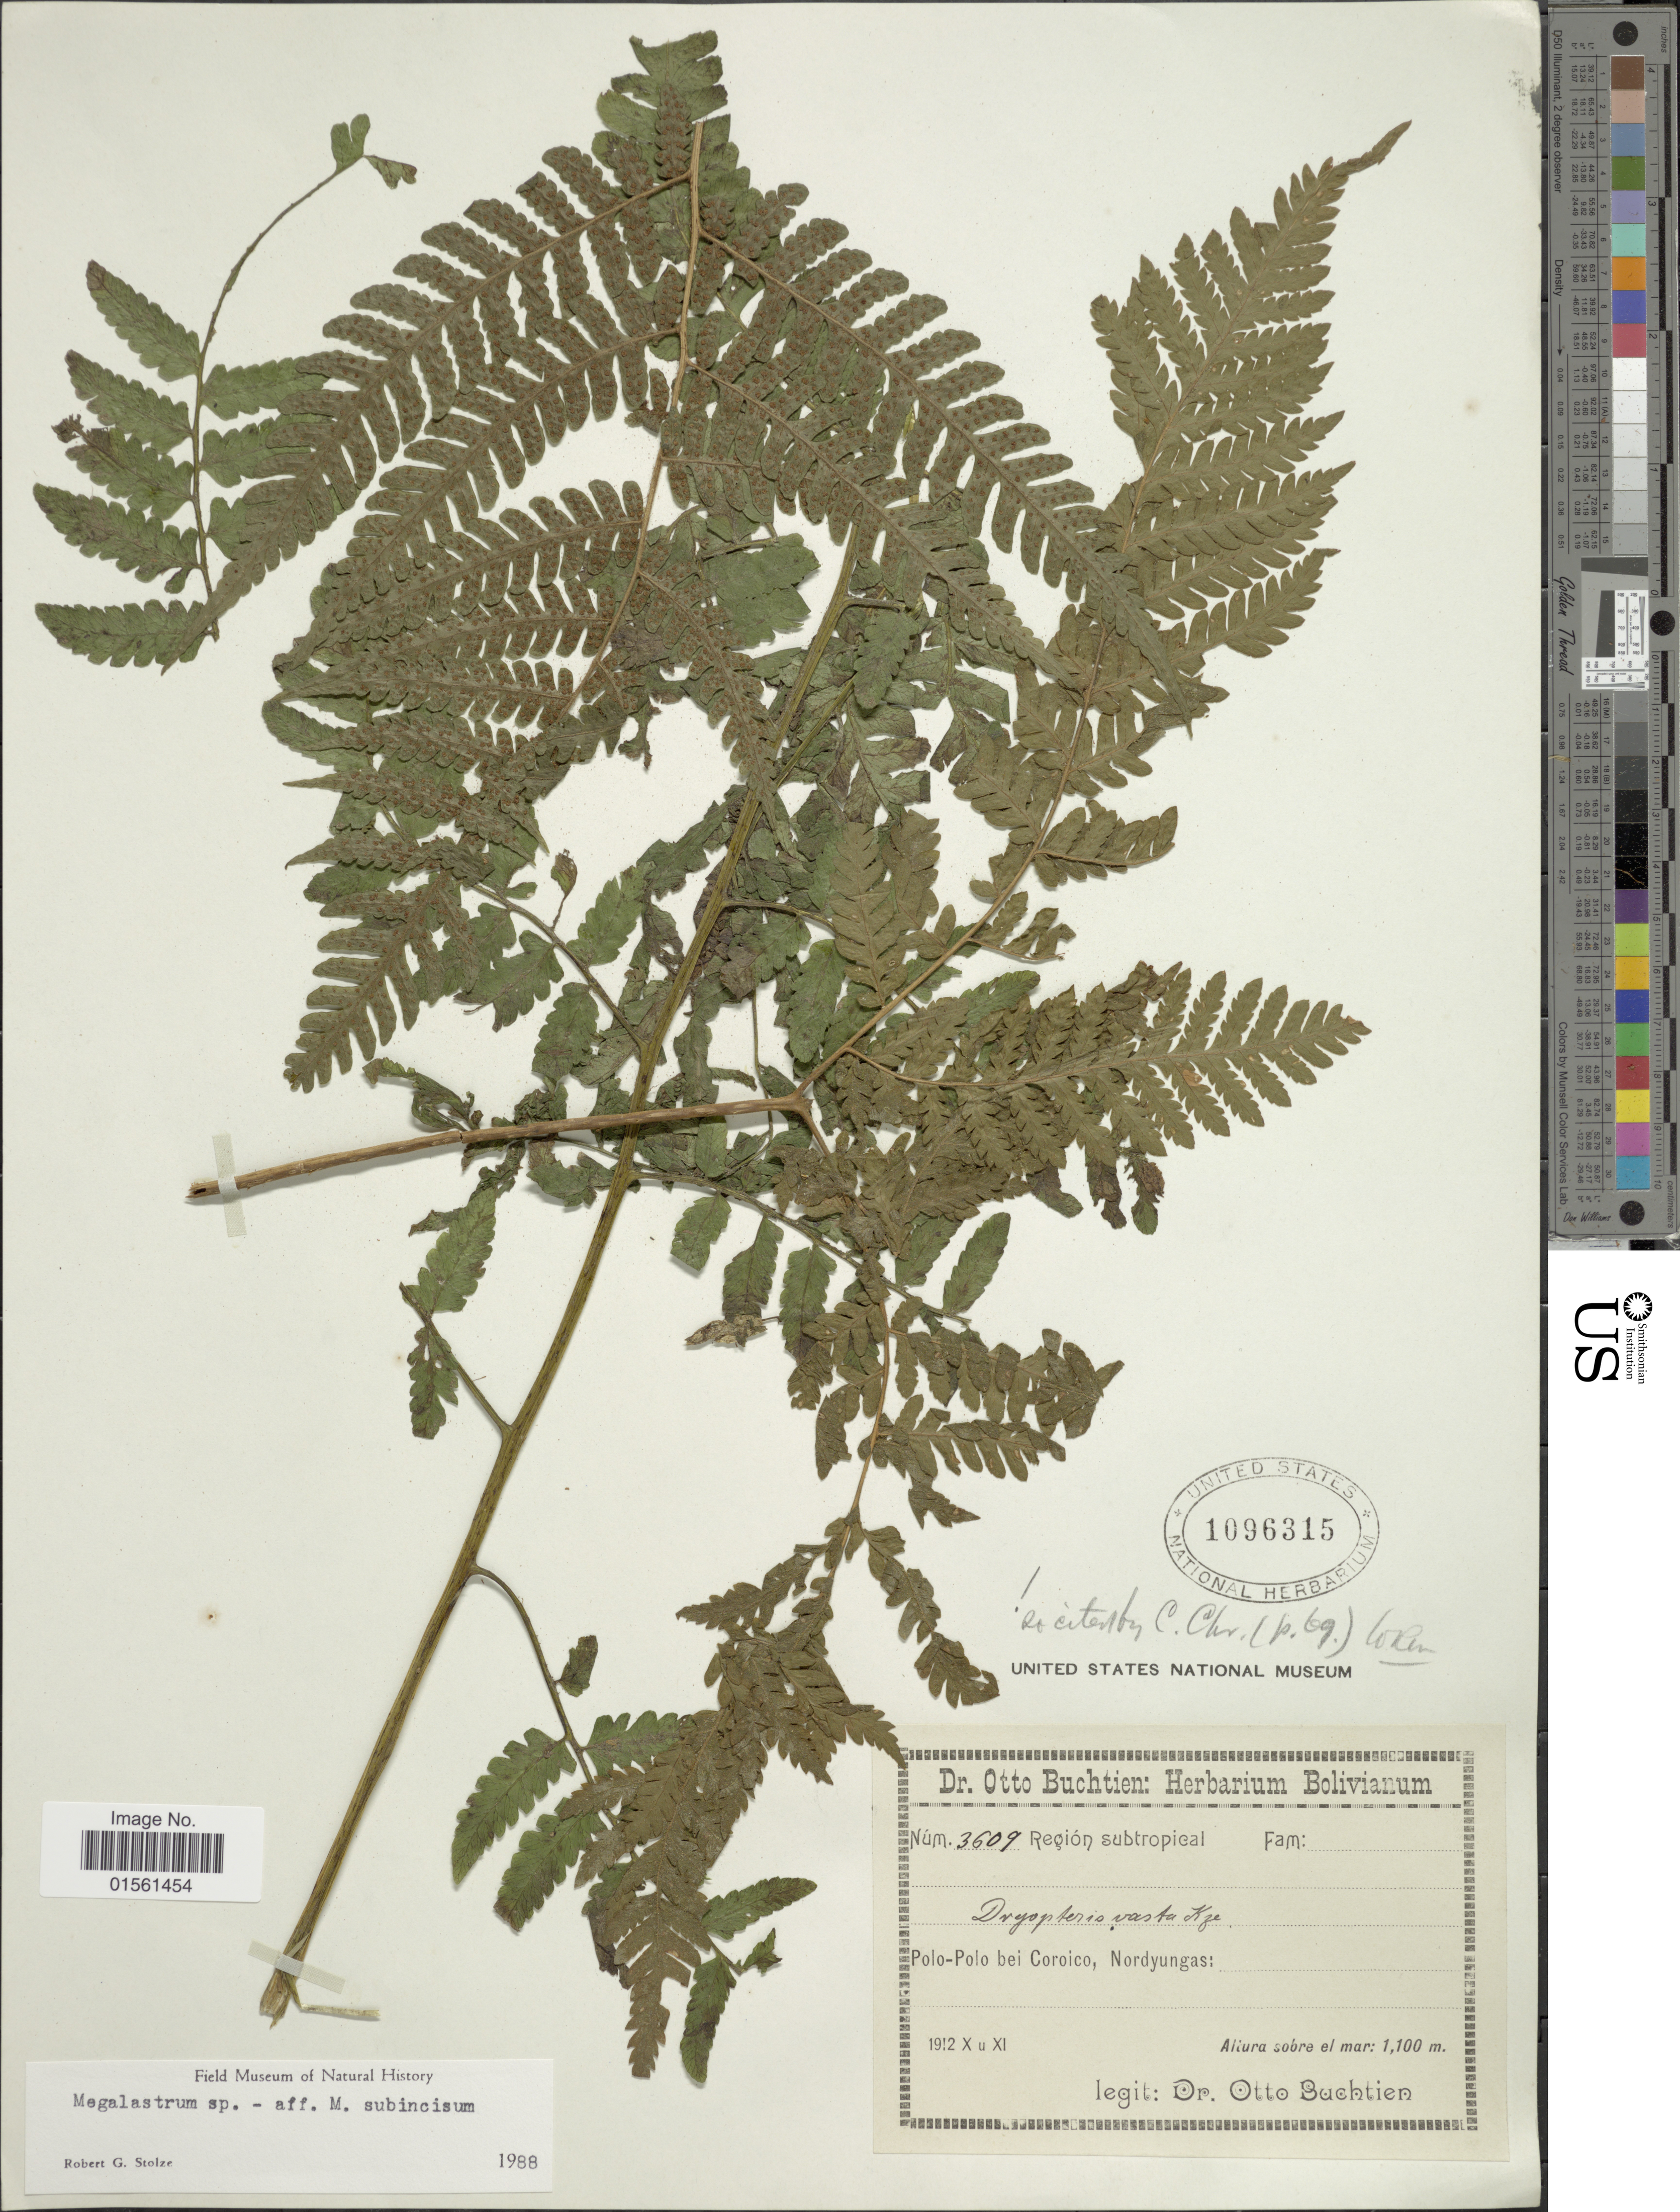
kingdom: Plantae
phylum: Tracheophyta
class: Polypodiopsida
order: Polypodiales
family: Dryopteridaceae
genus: Megalastrum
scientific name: Megalastrum sp.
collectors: O. Buchtien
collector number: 3609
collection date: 1912-10/1912-11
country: Bolivia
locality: Region subtropical, Polo-Polo bei Coroico, Nordyungas.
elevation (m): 1100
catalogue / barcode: US 1096315